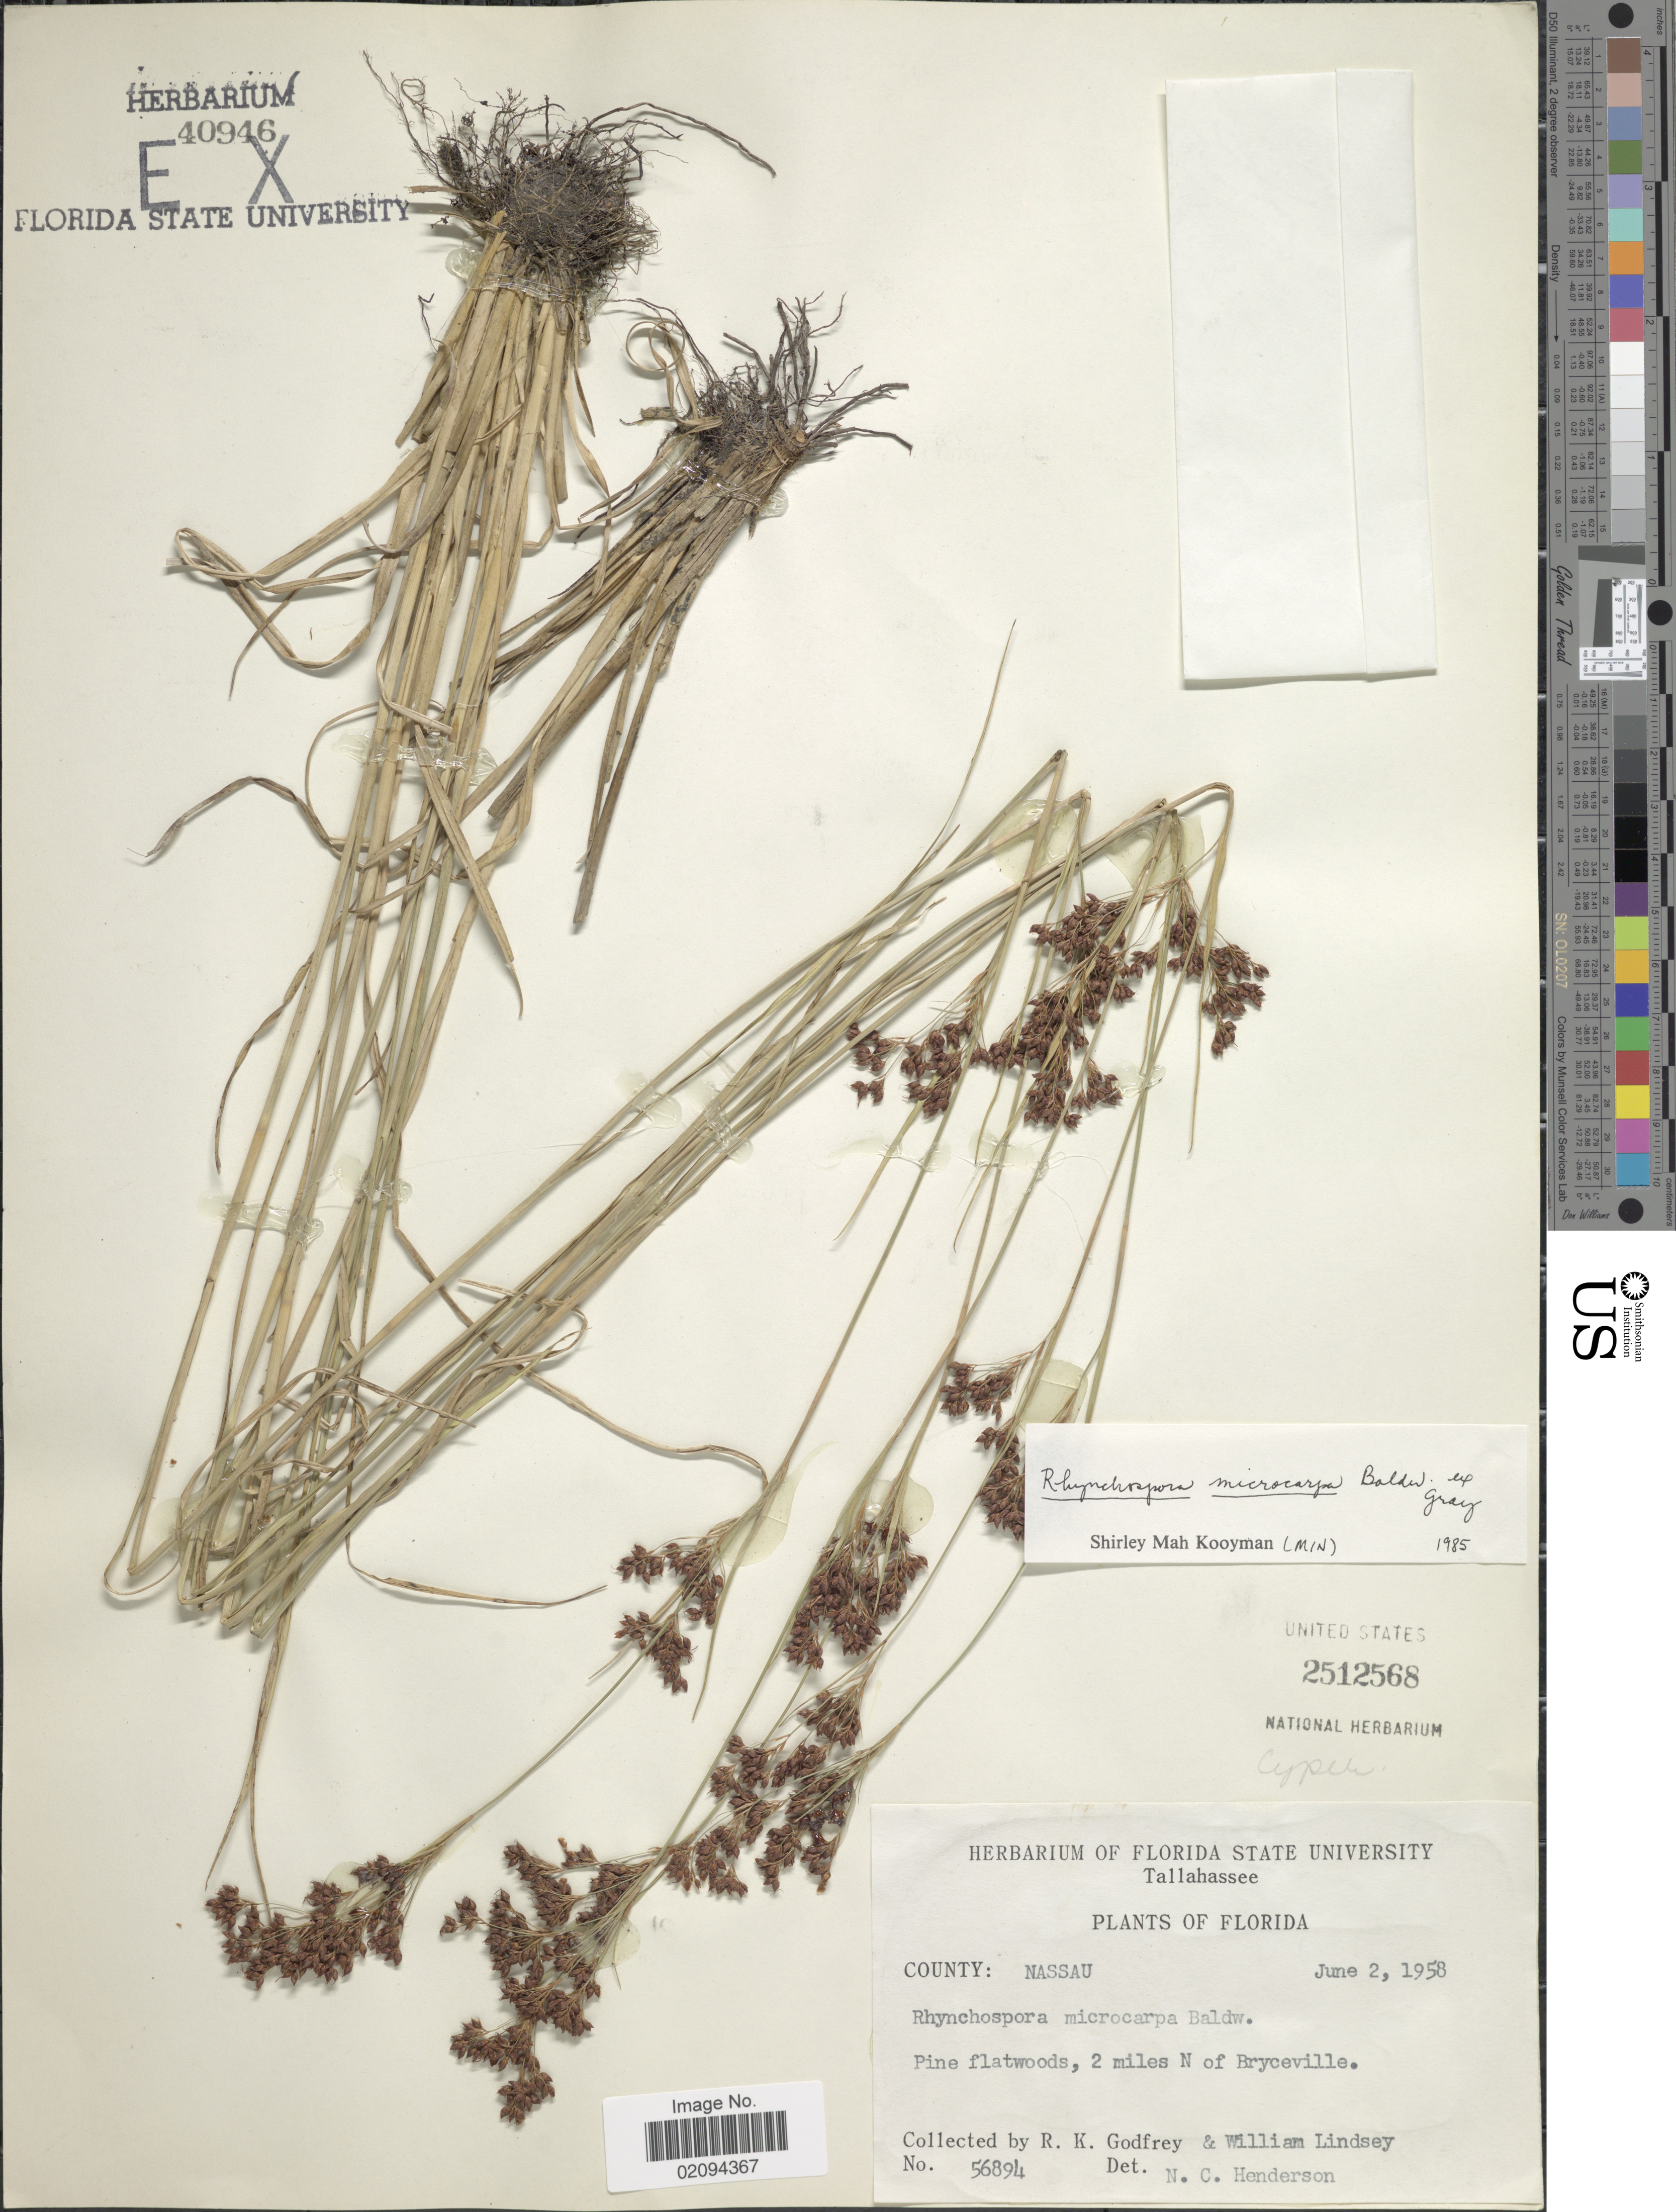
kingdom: Plantae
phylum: Tracheophyta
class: Liliopsida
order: Poales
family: Cyperaceae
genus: Rhynchospora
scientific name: Rhynchospora microcarpa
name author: Baldwin ex A. Gray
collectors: R. K. Godfrey & W. Lindsey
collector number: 56894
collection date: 1958-06-02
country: United States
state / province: Florida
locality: County: Nassau. Pine flatwoods, 2 miles N of Bryceville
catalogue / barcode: US 2512568